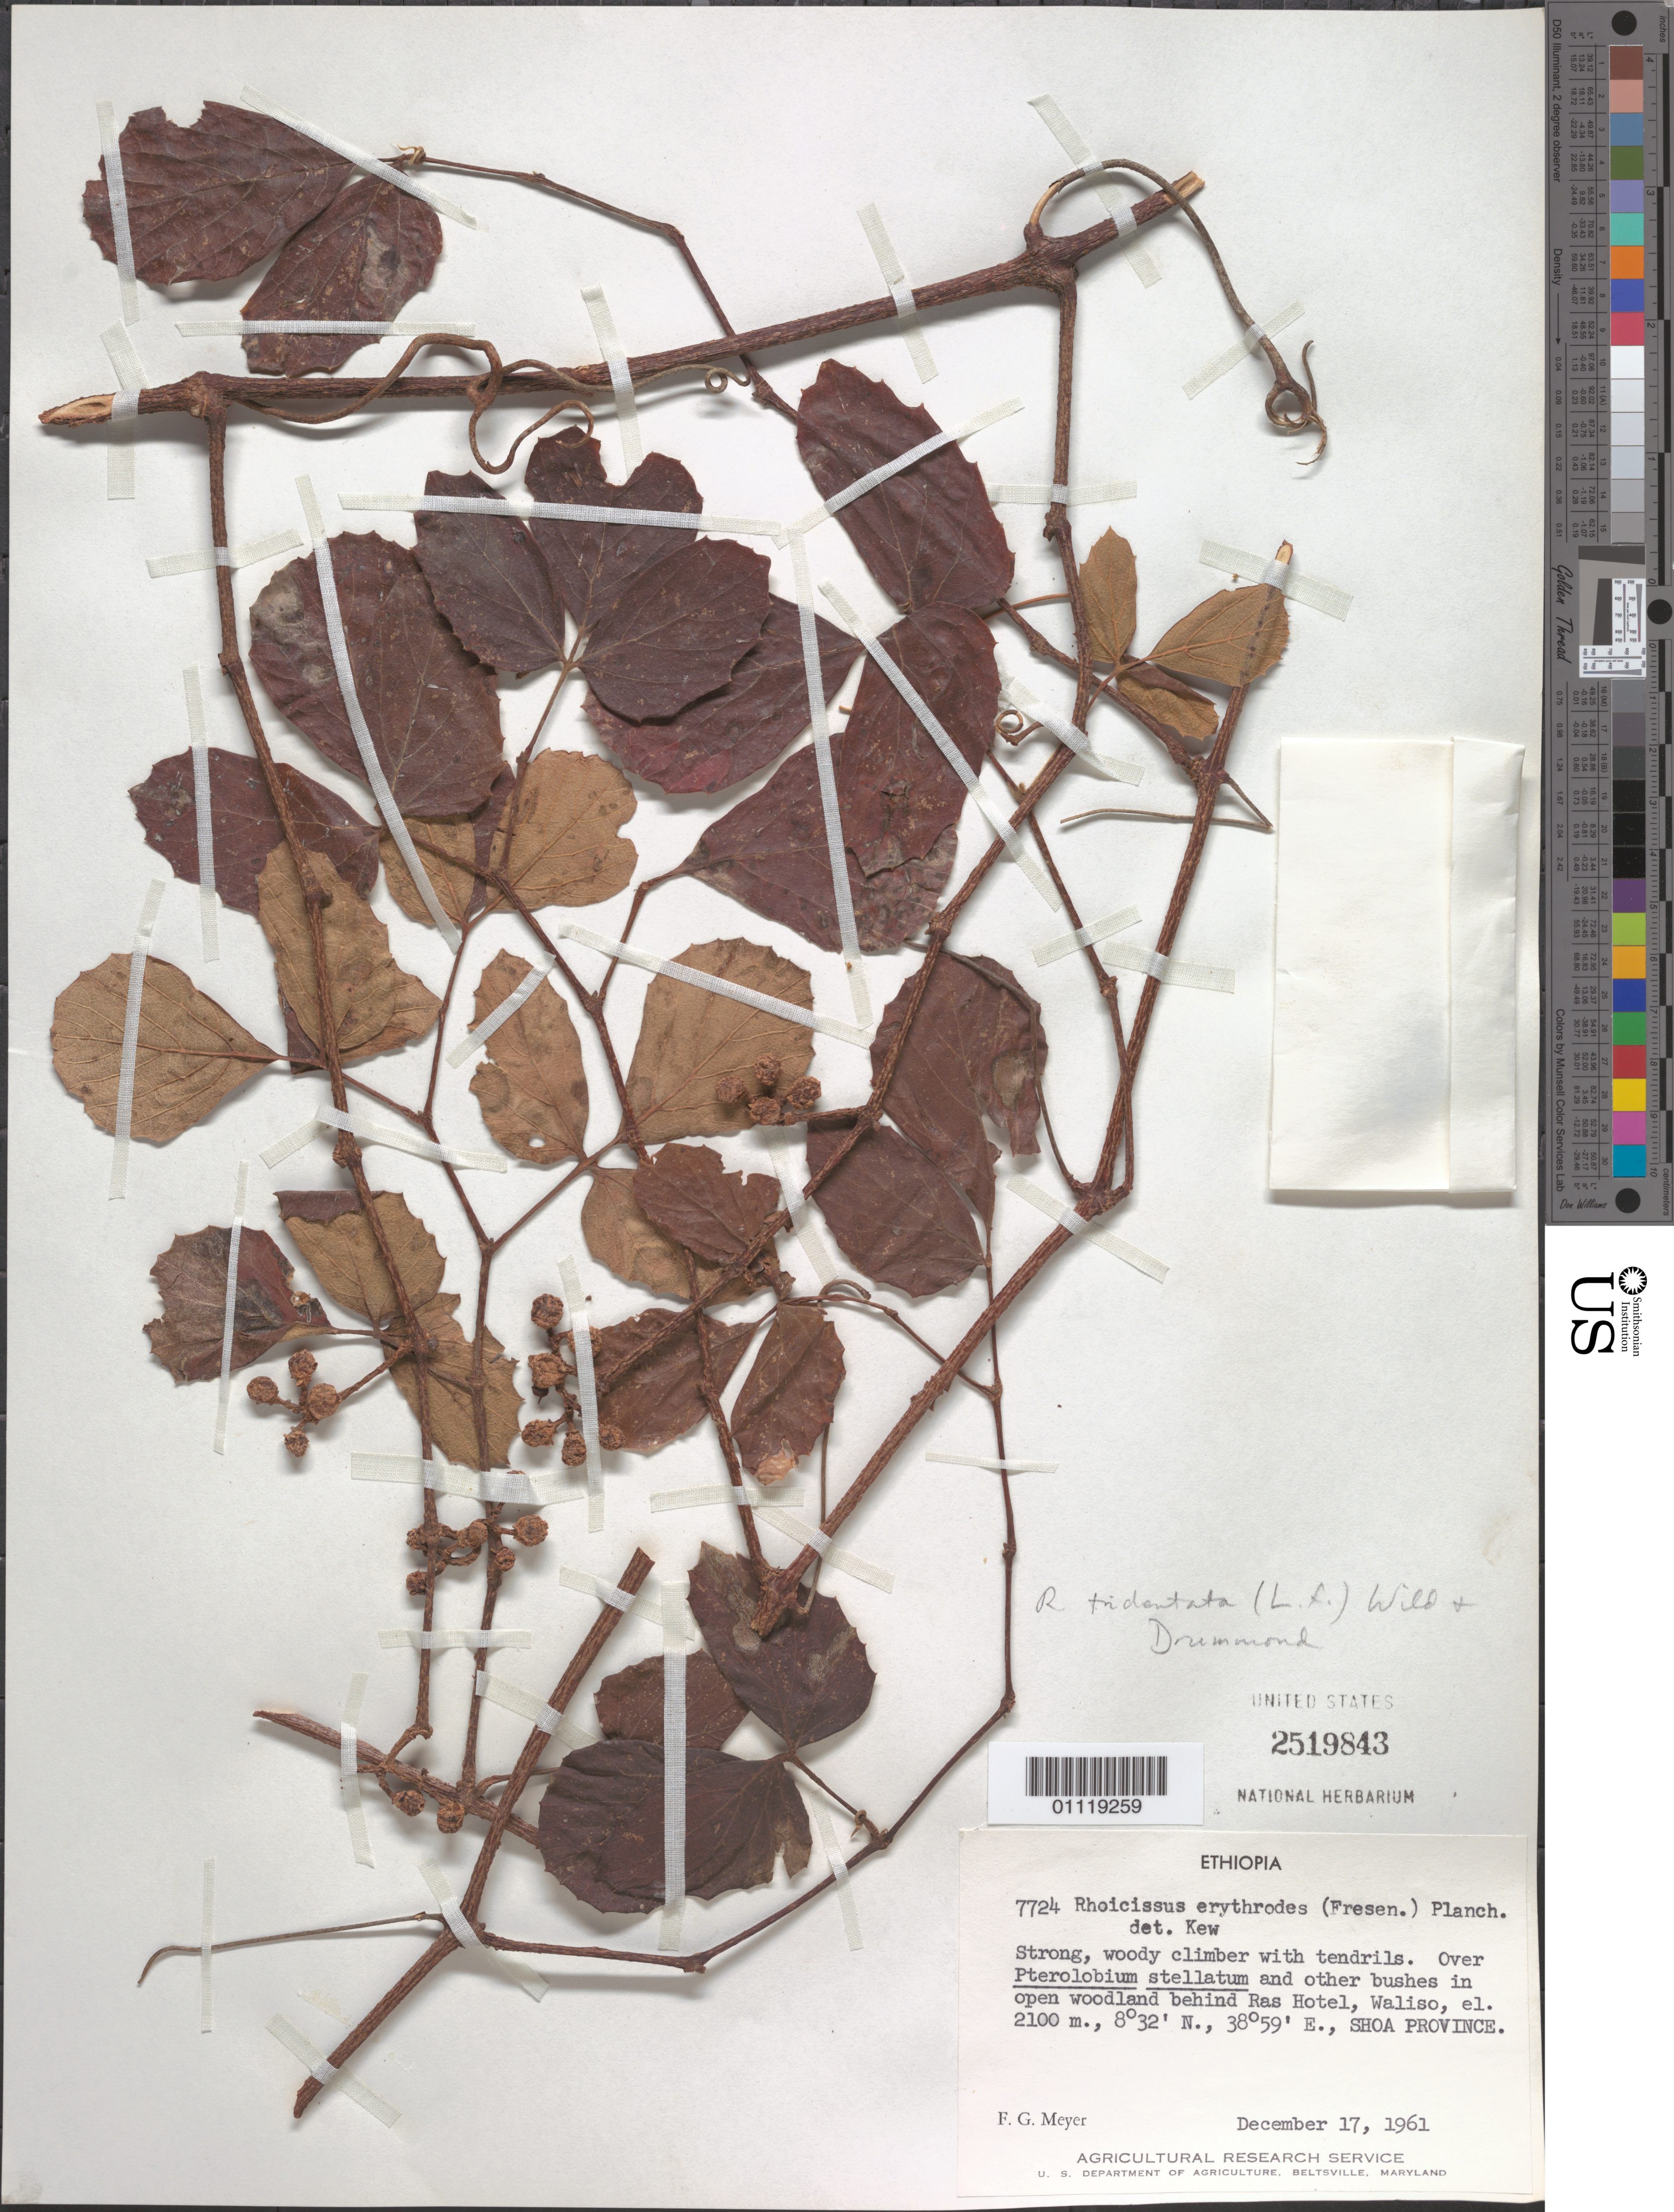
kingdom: Plantae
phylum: Tracheophyta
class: Magnoliopsida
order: Vitales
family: Vitaceae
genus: Rhoicissus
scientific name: Rhoicissus tridentata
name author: (L. f.) Wild & R.B. Drumm.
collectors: F. G. Meyer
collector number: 7724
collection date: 1961-12-17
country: Ethiopia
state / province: Oromiya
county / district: Shewa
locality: Ras Hotel, Waliso.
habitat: Woody climber with tendrils, over bushes.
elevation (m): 2100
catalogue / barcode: US 2519843